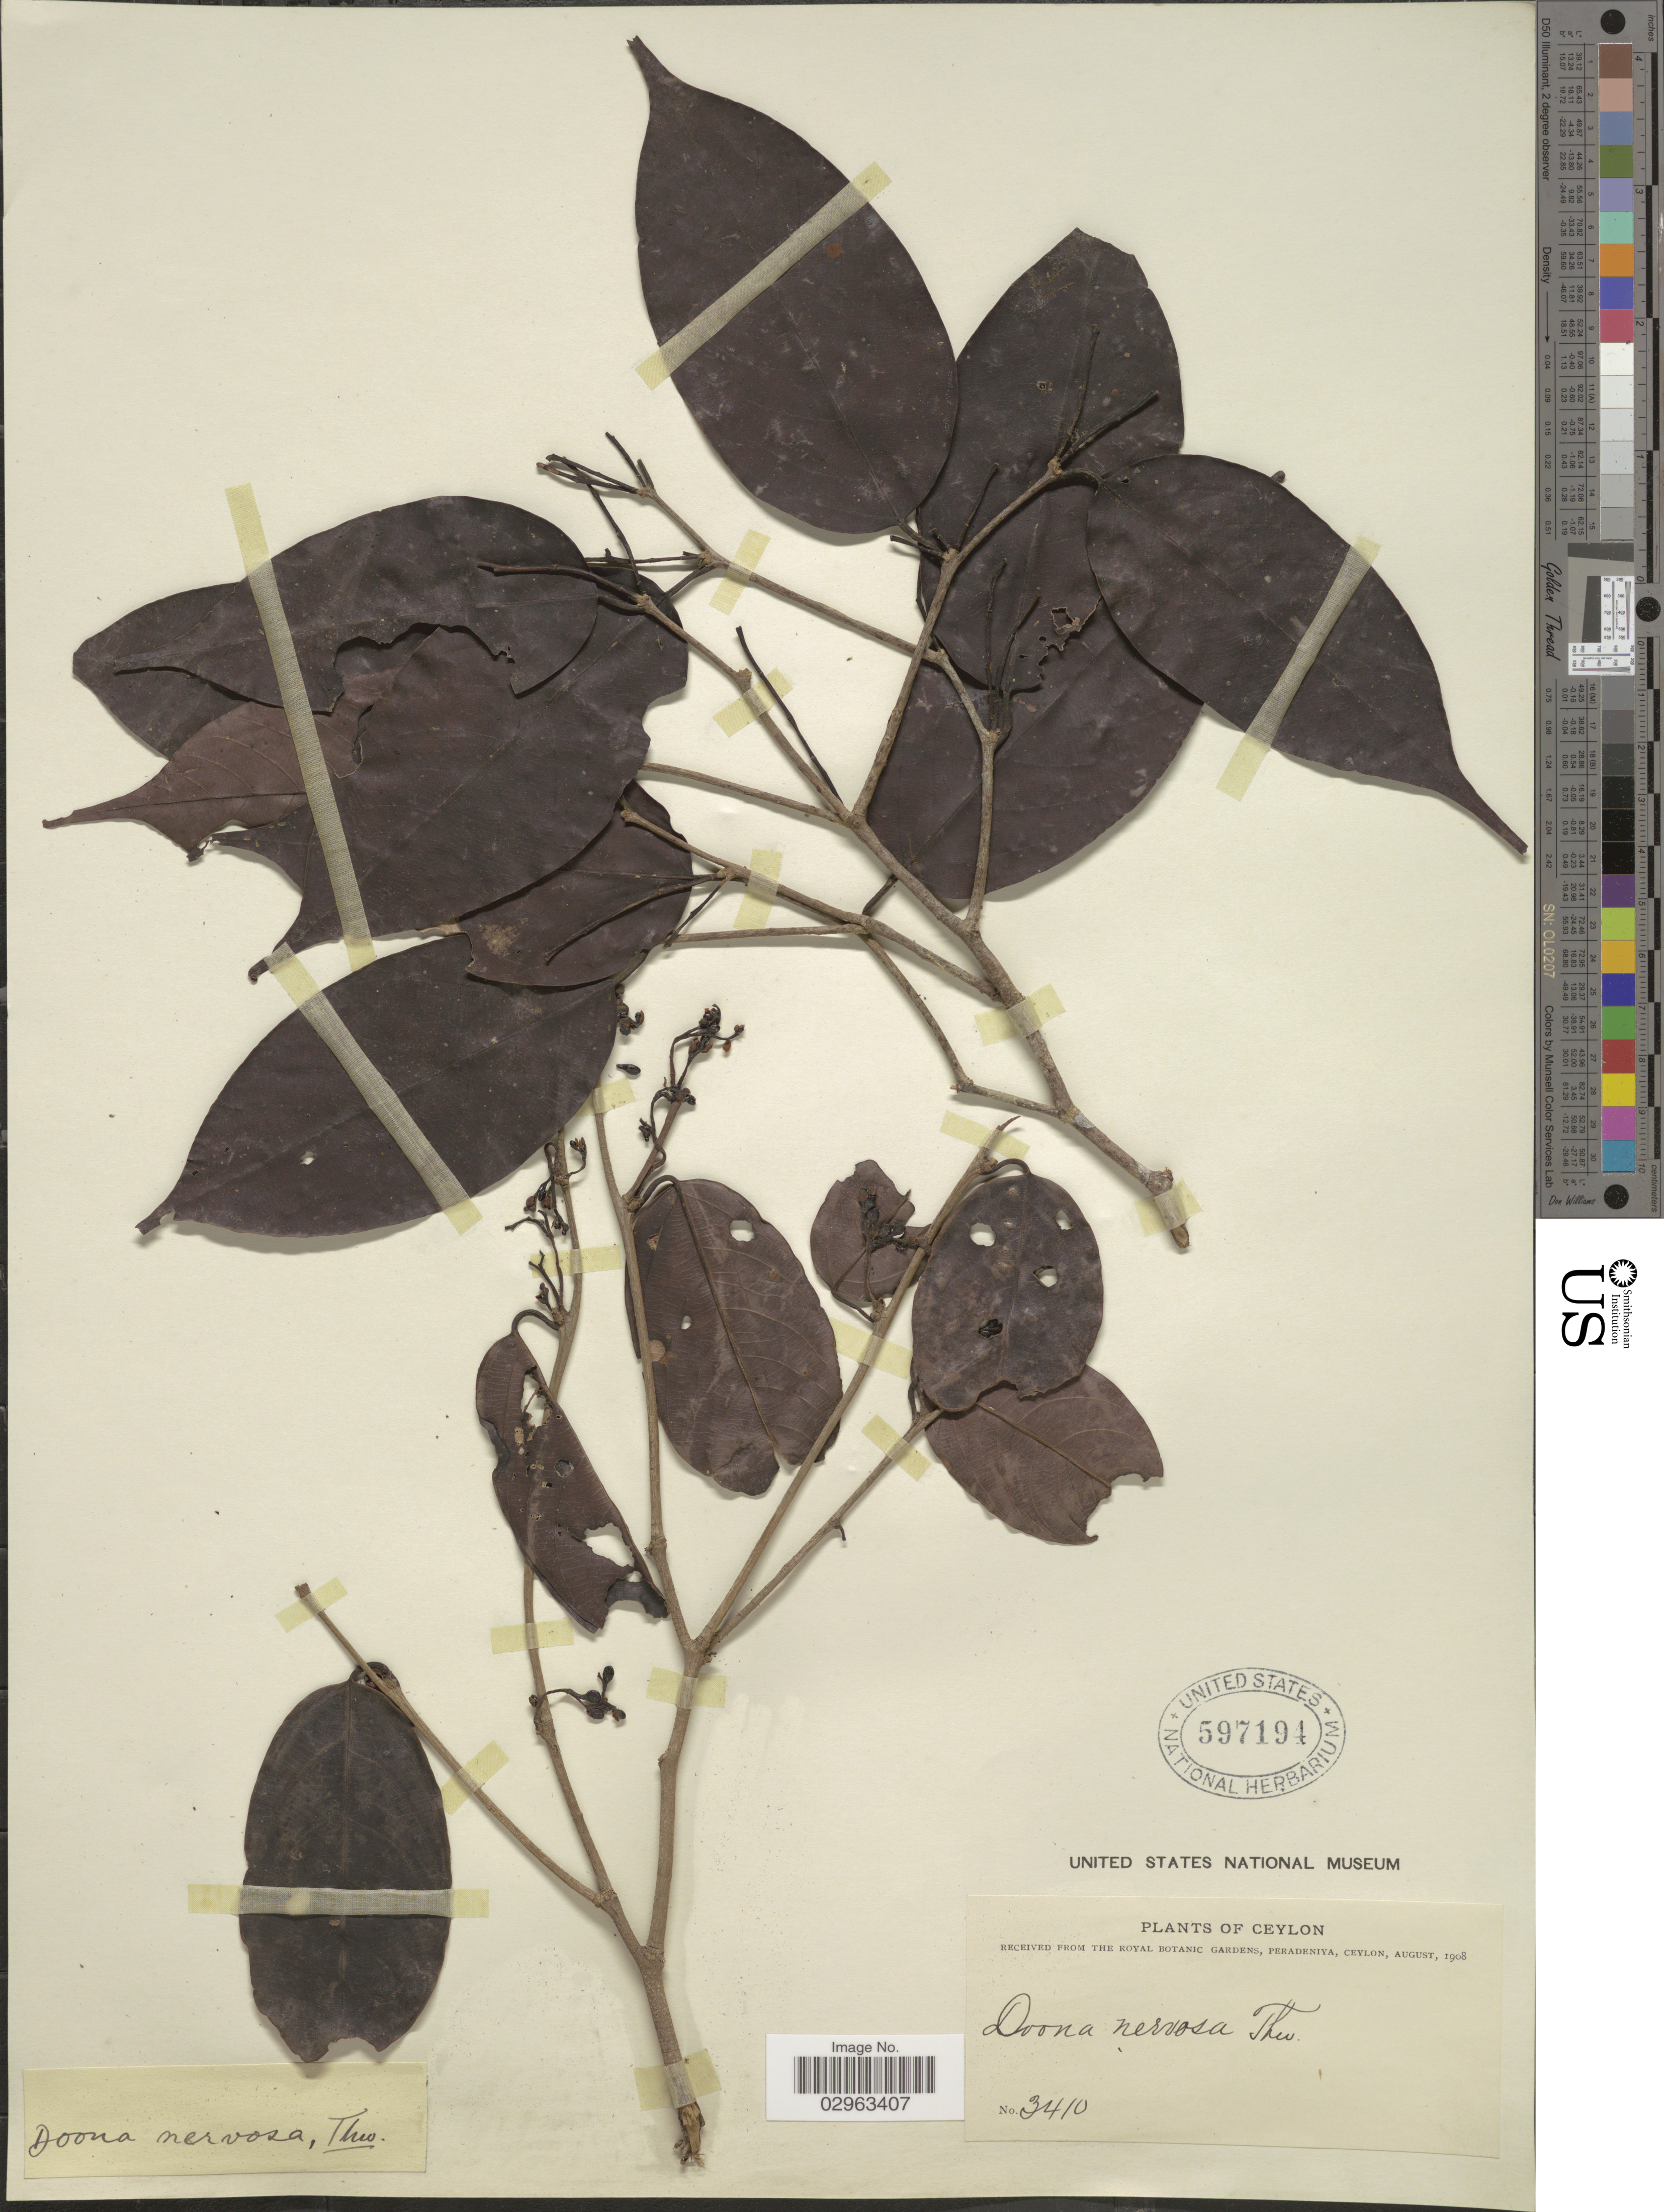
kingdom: Plantae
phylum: Tracheophyta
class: Magnoliopsida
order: Malvales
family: Dipterocarpaceae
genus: Doona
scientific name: Doona nervosa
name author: Thwaites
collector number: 3410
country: Sri Lanka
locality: Ceylon.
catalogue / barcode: US 597194